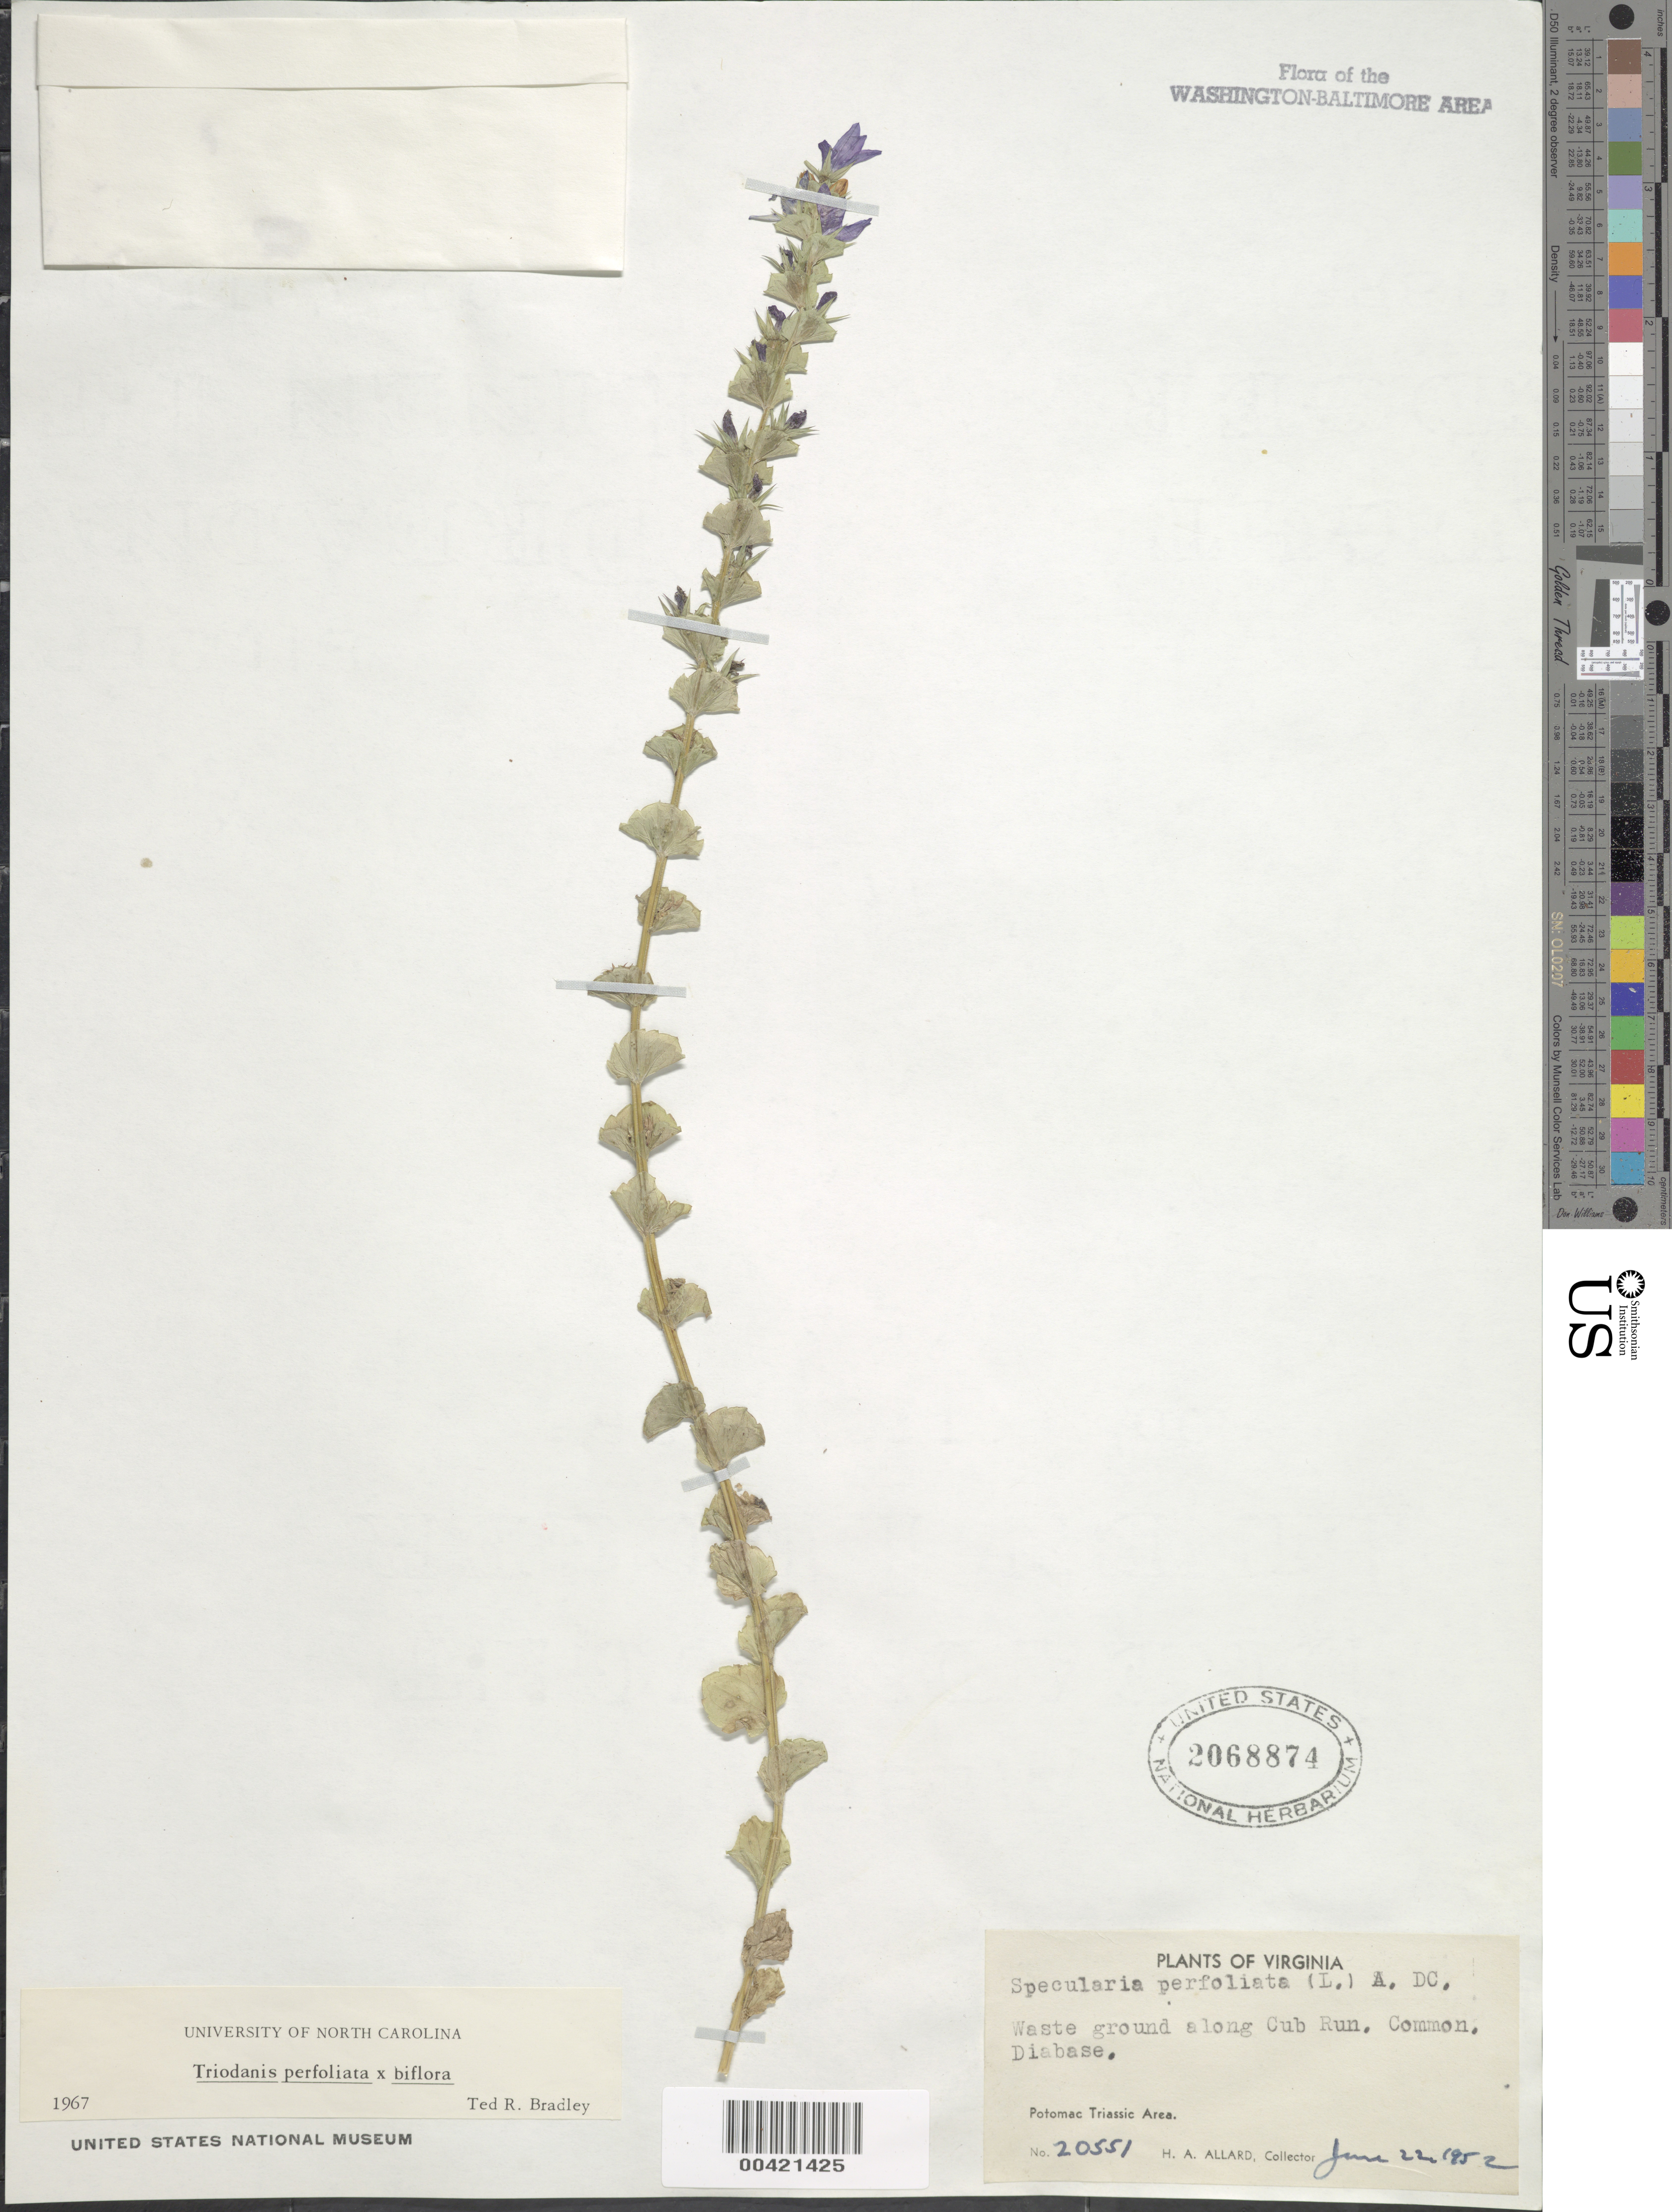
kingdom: Plantae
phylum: Tracheophyta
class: Magnoliopsida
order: Asterales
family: Campanulaceae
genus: Triodanis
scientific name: Triodanis perfoliata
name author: (L.) Nieuwl.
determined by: Bradley, T. R.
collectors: H. A. Allard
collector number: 20551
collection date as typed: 22 Jun 1952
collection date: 1952-06-22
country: United States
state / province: Virginia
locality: waste ground along Cub Run; Diabase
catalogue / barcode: US 2068874